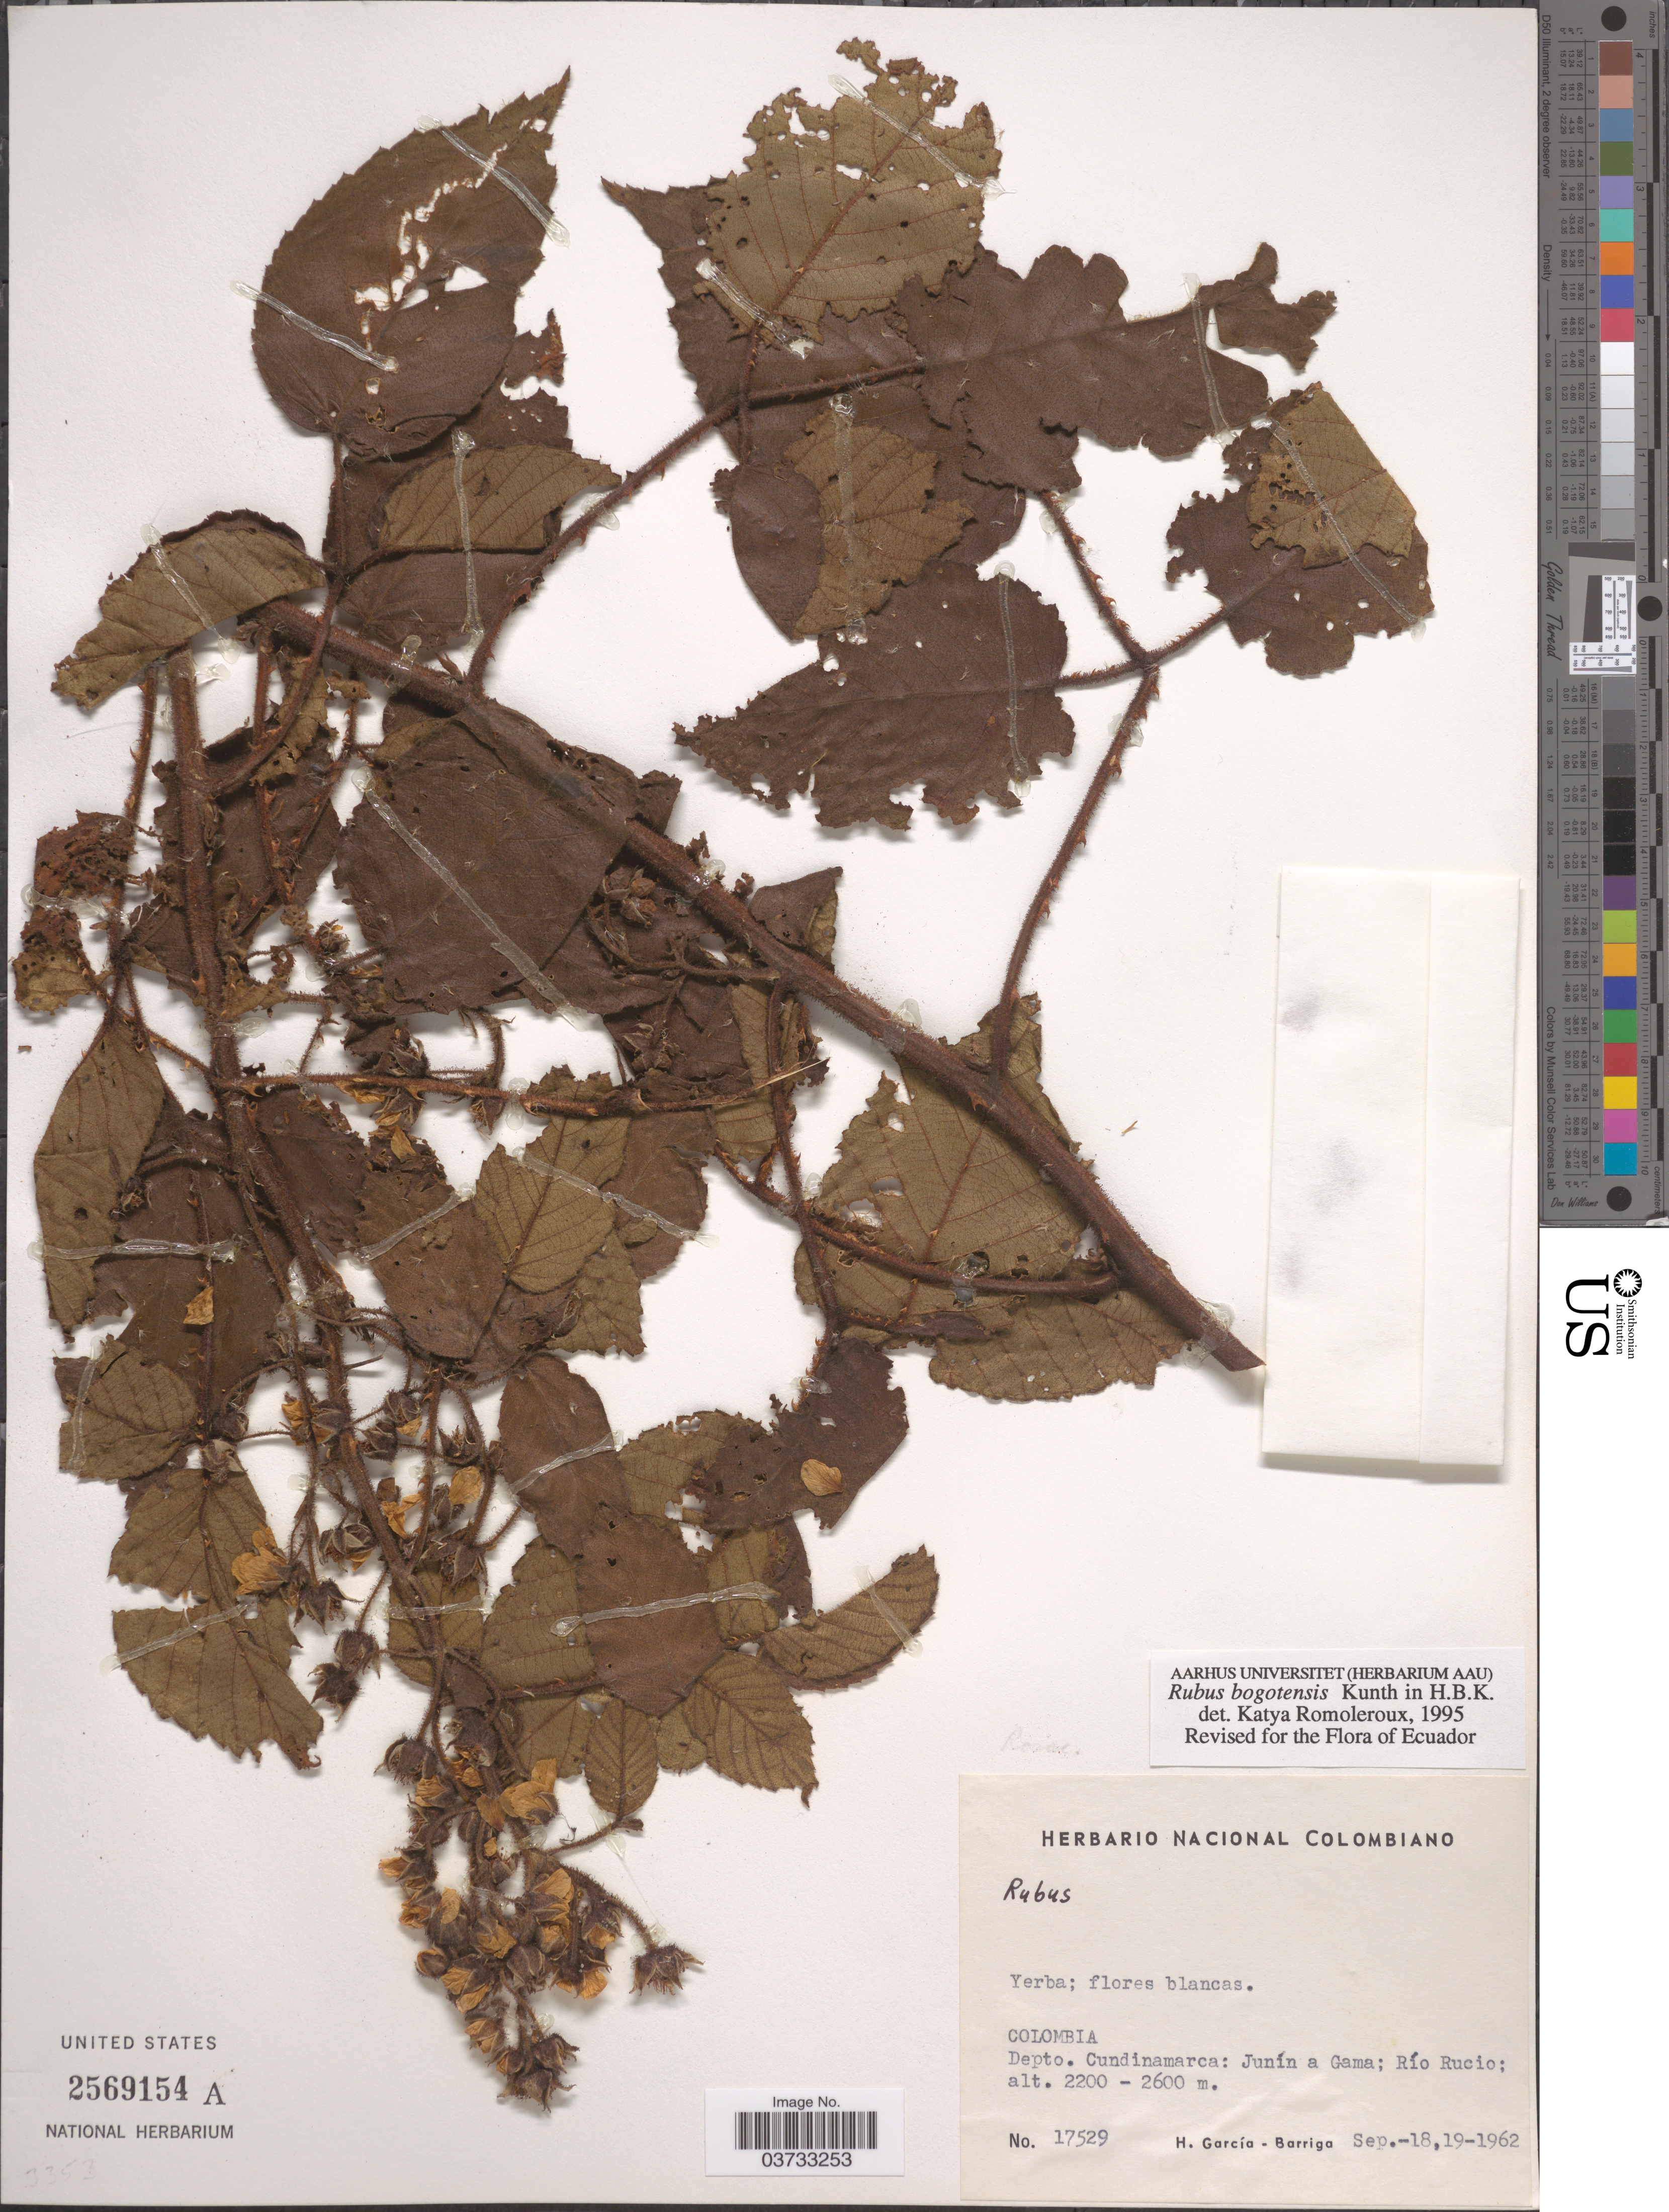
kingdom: Plantae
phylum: Tracheophyta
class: Magnoliopsida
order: Rosales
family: Rosaceae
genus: Rubus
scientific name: Rubus bogotensis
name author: Kunth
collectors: H. García Barriga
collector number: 17529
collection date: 1962-09-18/1962-09-19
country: Colombia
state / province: Cundinamarca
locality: Depto. Cundinamarca: Junín a Gama; Río Rucio.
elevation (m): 2200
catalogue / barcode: US 2569154A